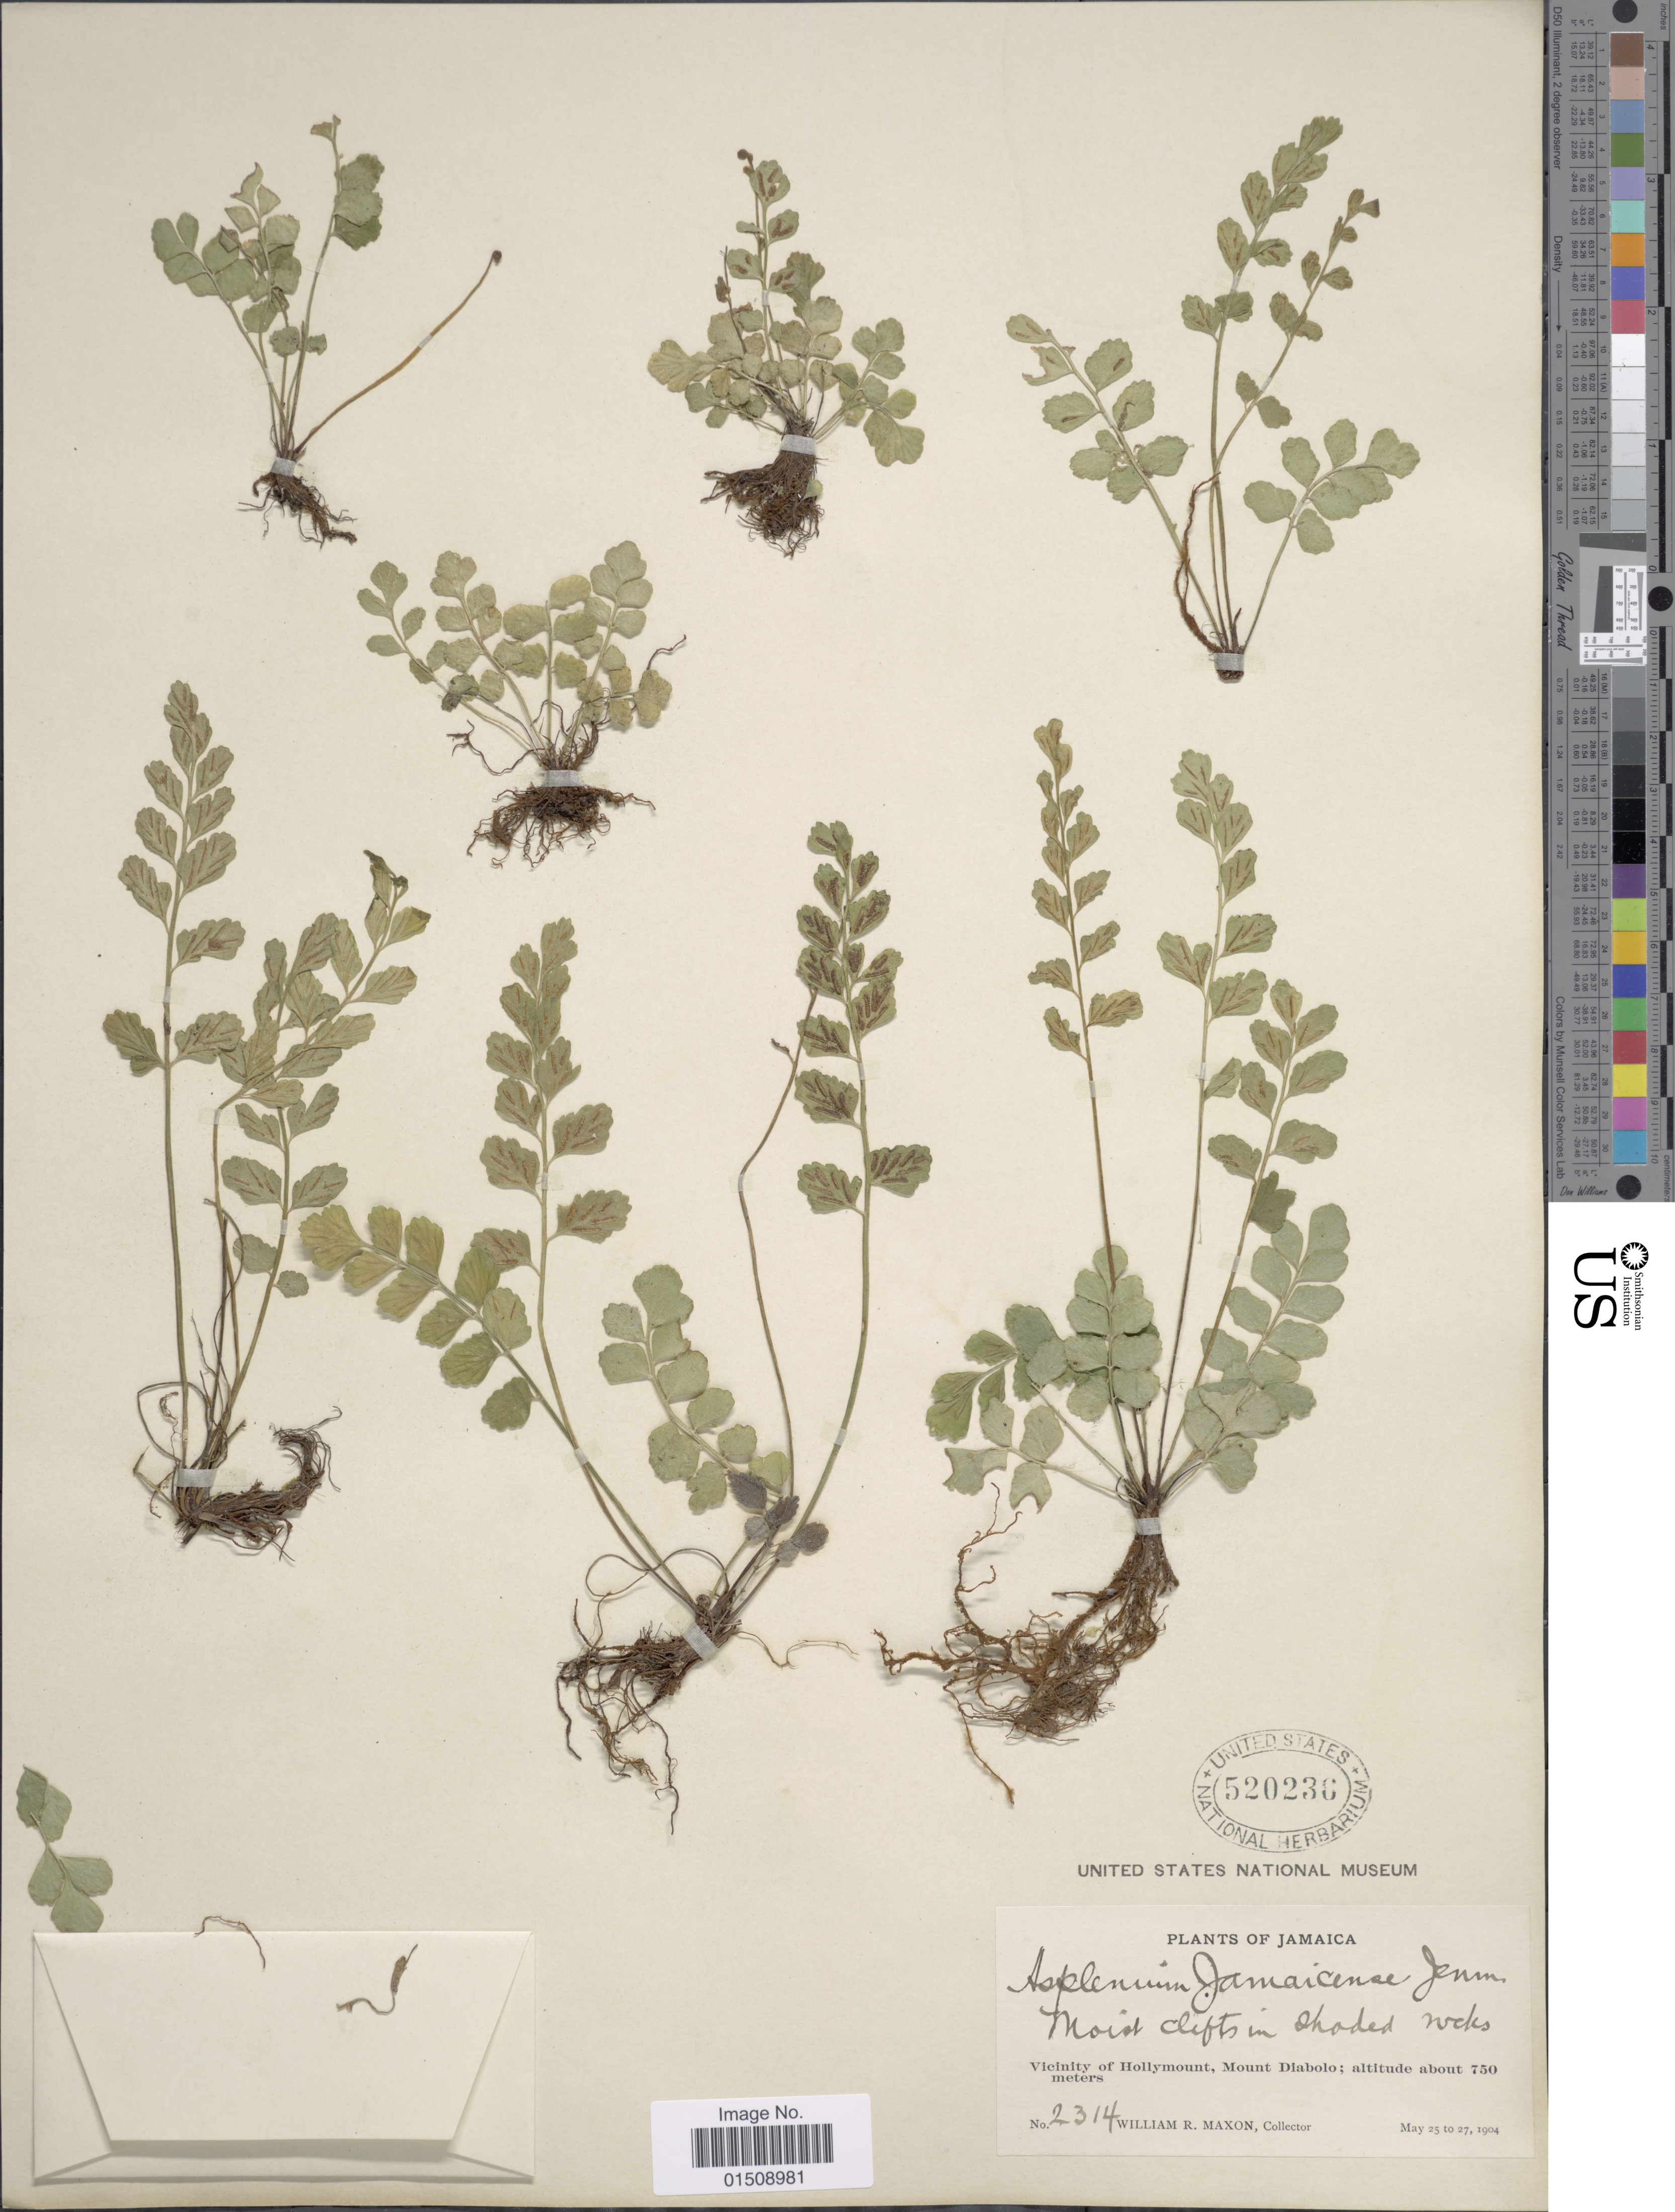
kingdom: Plantae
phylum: Tracheophyta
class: Polypodiopsida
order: Polypodiales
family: Aspleniaceae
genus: Asplenium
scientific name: Asplenium jamaicense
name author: Jenman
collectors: W. R. Maxon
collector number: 2314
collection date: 1904-05-25/1904-05-27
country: Jamaica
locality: Vicinity of Hollymount, Mount Diabolo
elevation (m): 750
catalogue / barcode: US 520236